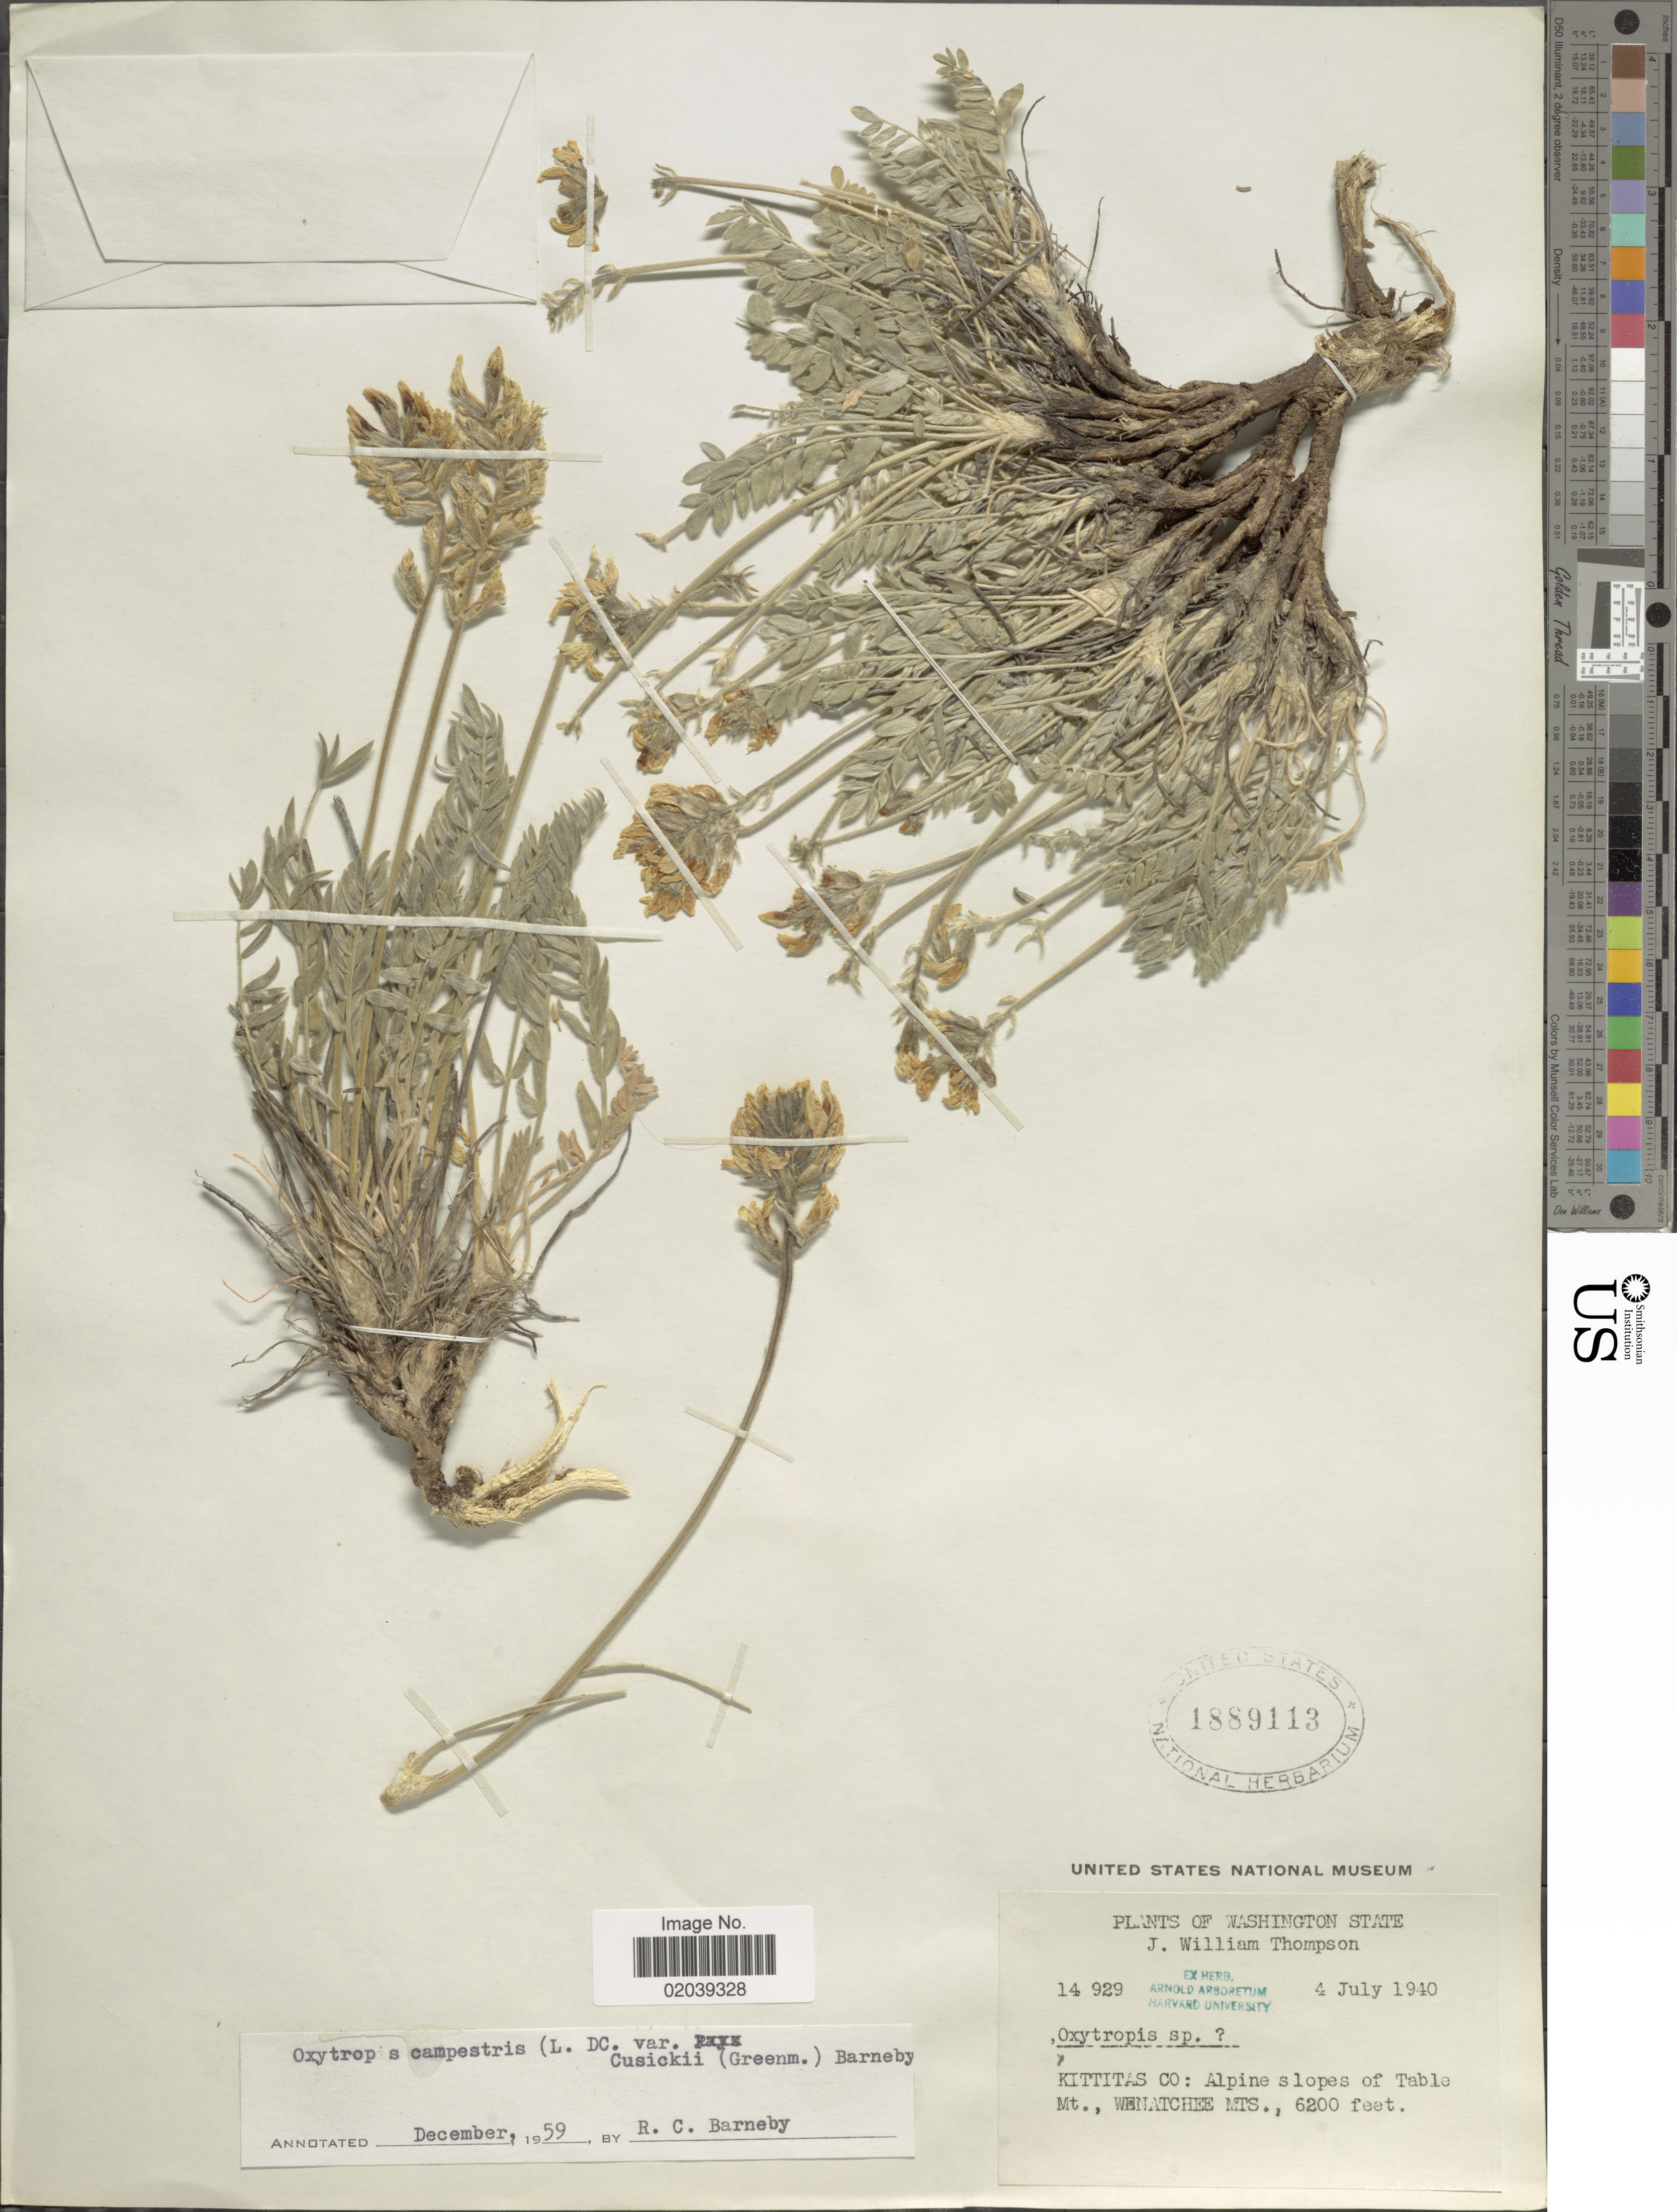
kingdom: Plantae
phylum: Tracheophyta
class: Magnoliopsida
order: Fabales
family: Fabaceae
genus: Oxytropis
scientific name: Oxytropis campestris var. cusickii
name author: (Greenm.) Barneby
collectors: J. W. Thompson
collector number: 14929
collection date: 1940-07-04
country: United States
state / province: Washington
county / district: Kittitas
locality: Kittitas Co: Alpine slopes of Table Mt. Wenatchee Mts.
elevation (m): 1890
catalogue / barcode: US 1889113